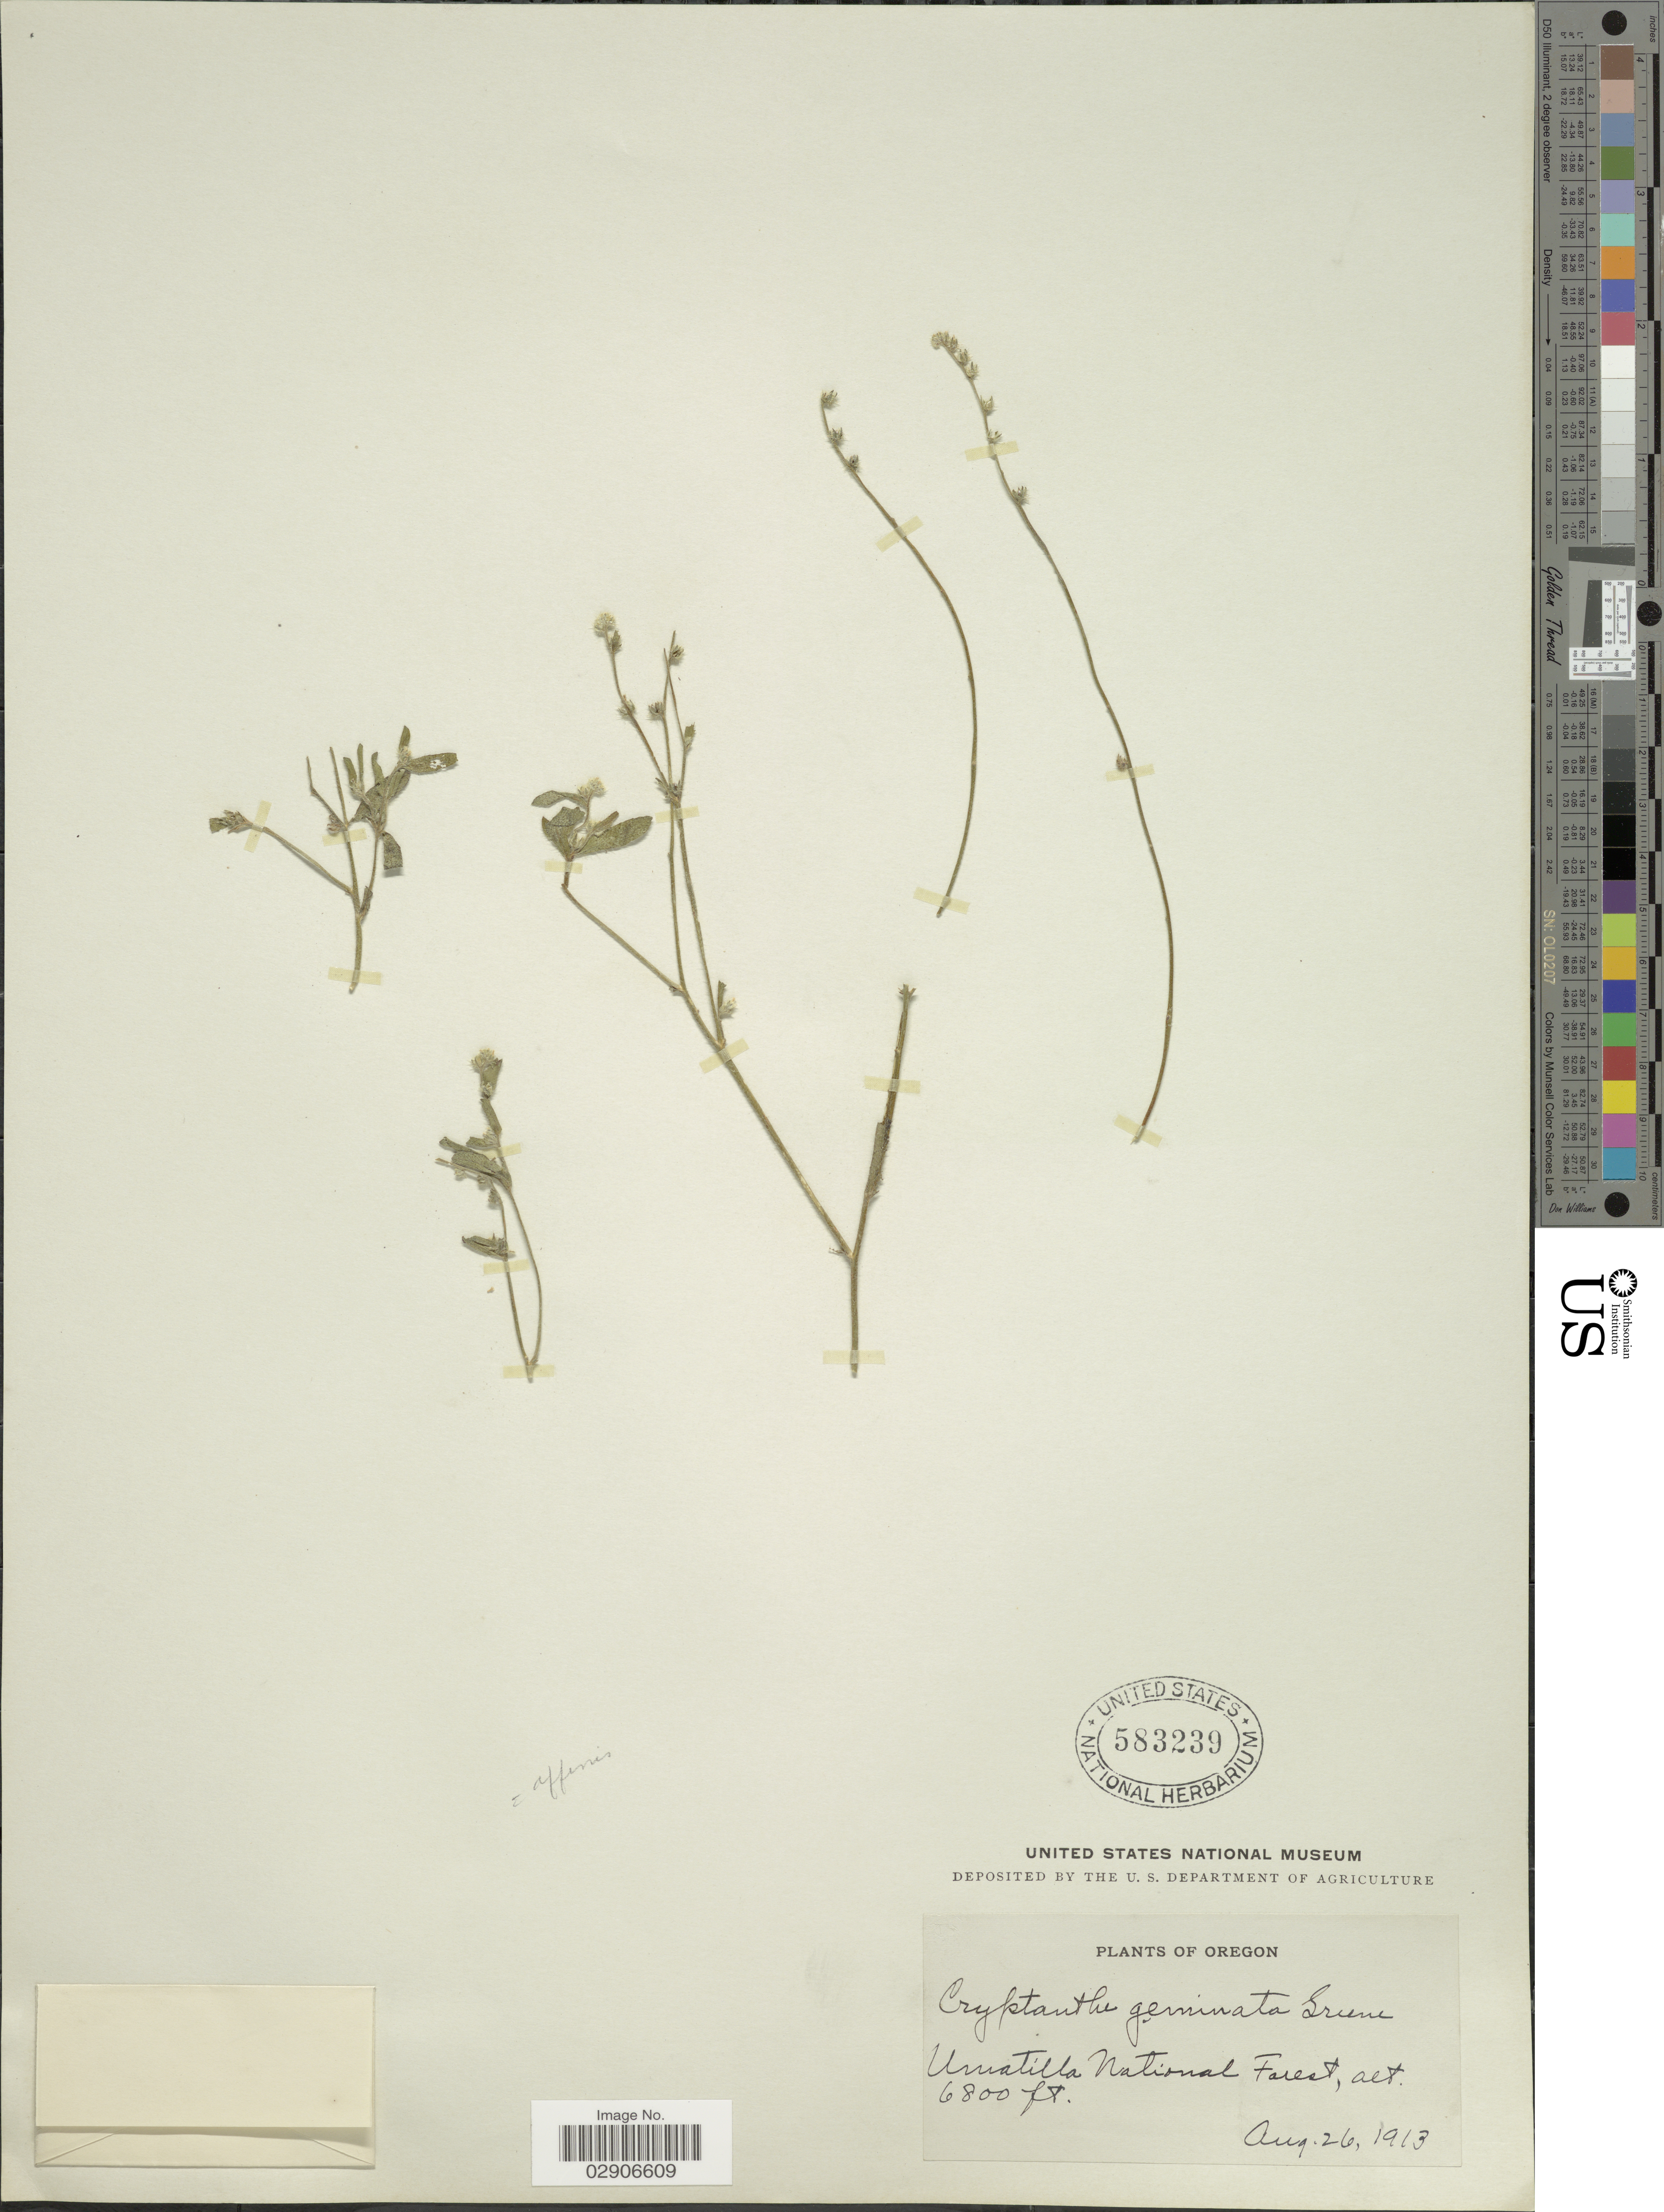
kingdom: Plantae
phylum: Tracheophyta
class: Magnoliopsida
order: Boraginales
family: Boraginaceae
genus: Cryptantha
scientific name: Cryptantha affinis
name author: (A. Gray) Greene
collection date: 1913-08-26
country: United States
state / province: Oregon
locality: Umatilla National Forest. Oregon.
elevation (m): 2073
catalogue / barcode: US 583239